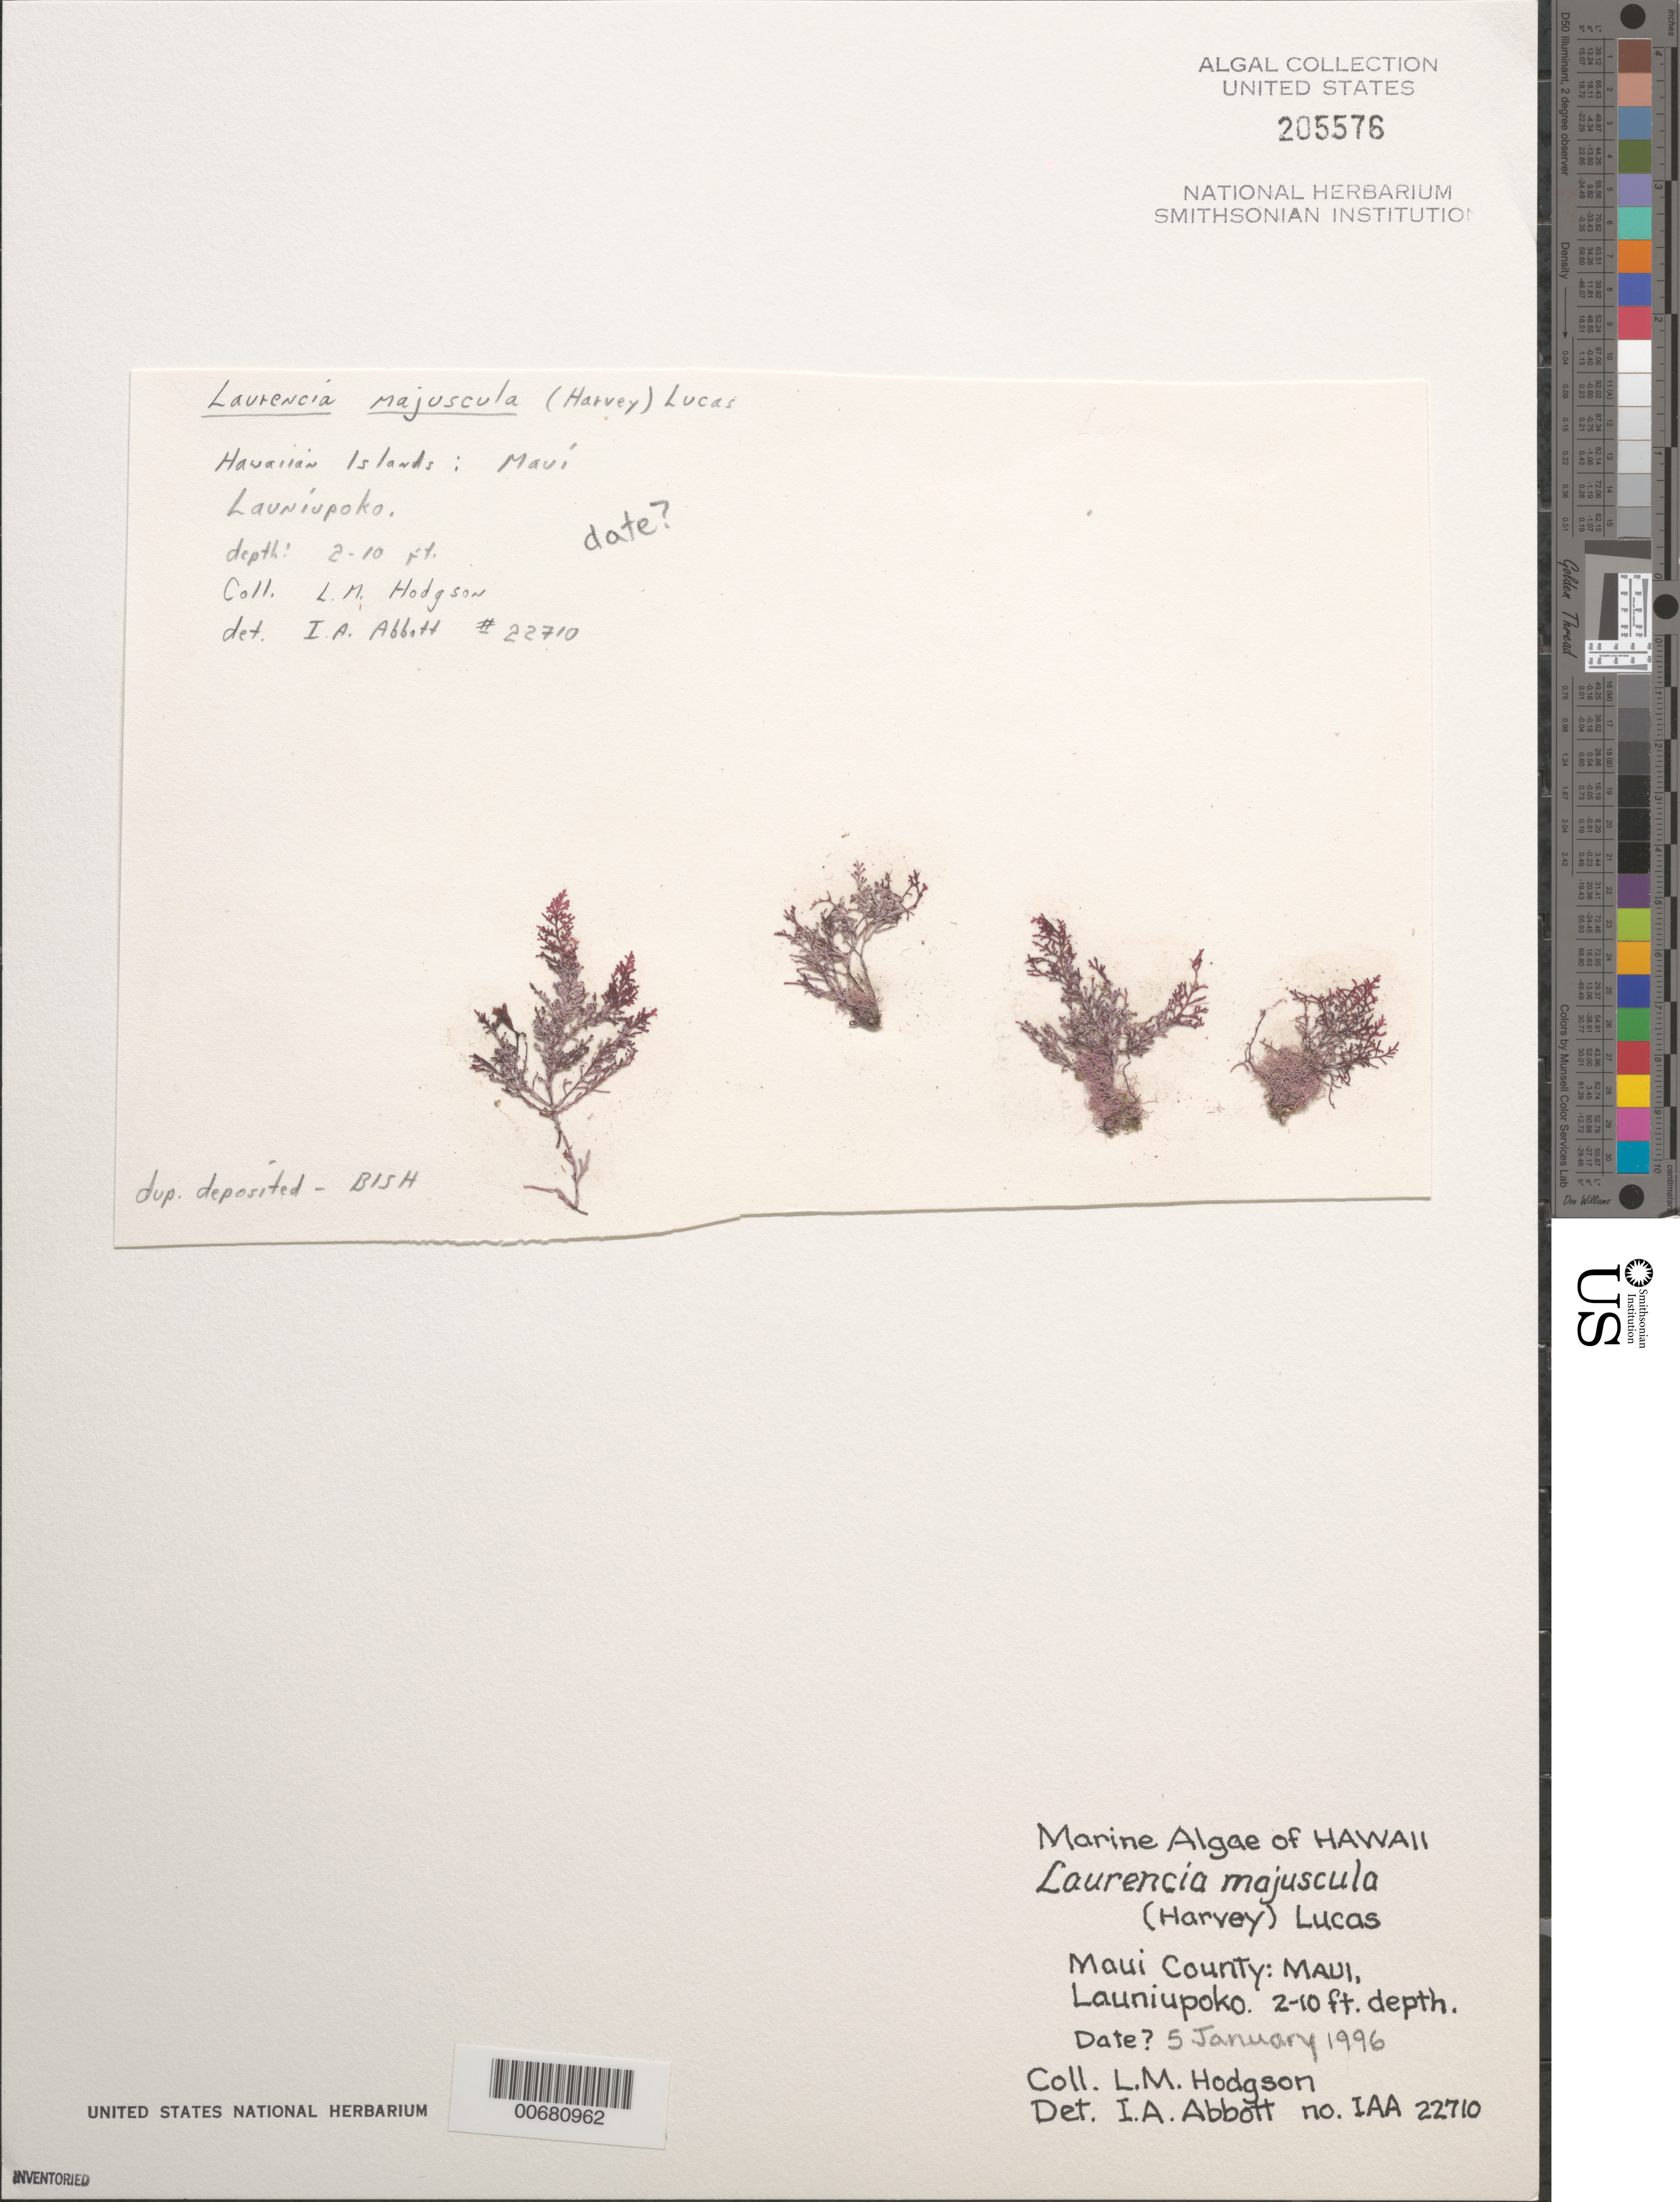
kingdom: Plantae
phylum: Rhodophyta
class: Florideophyceae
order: Ceramiales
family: Rhodomelaceae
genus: Laurencia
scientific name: Laurencia dendroidea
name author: J. Agardh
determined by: Algae name updating Project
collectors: L. M. Hodgson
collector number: IAA 22710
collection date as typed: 05 Jan 1996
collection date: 1996-01-05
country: United States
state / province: Hawaii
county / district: Maui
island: Maui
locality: Launiupoko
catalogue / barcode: US 205576